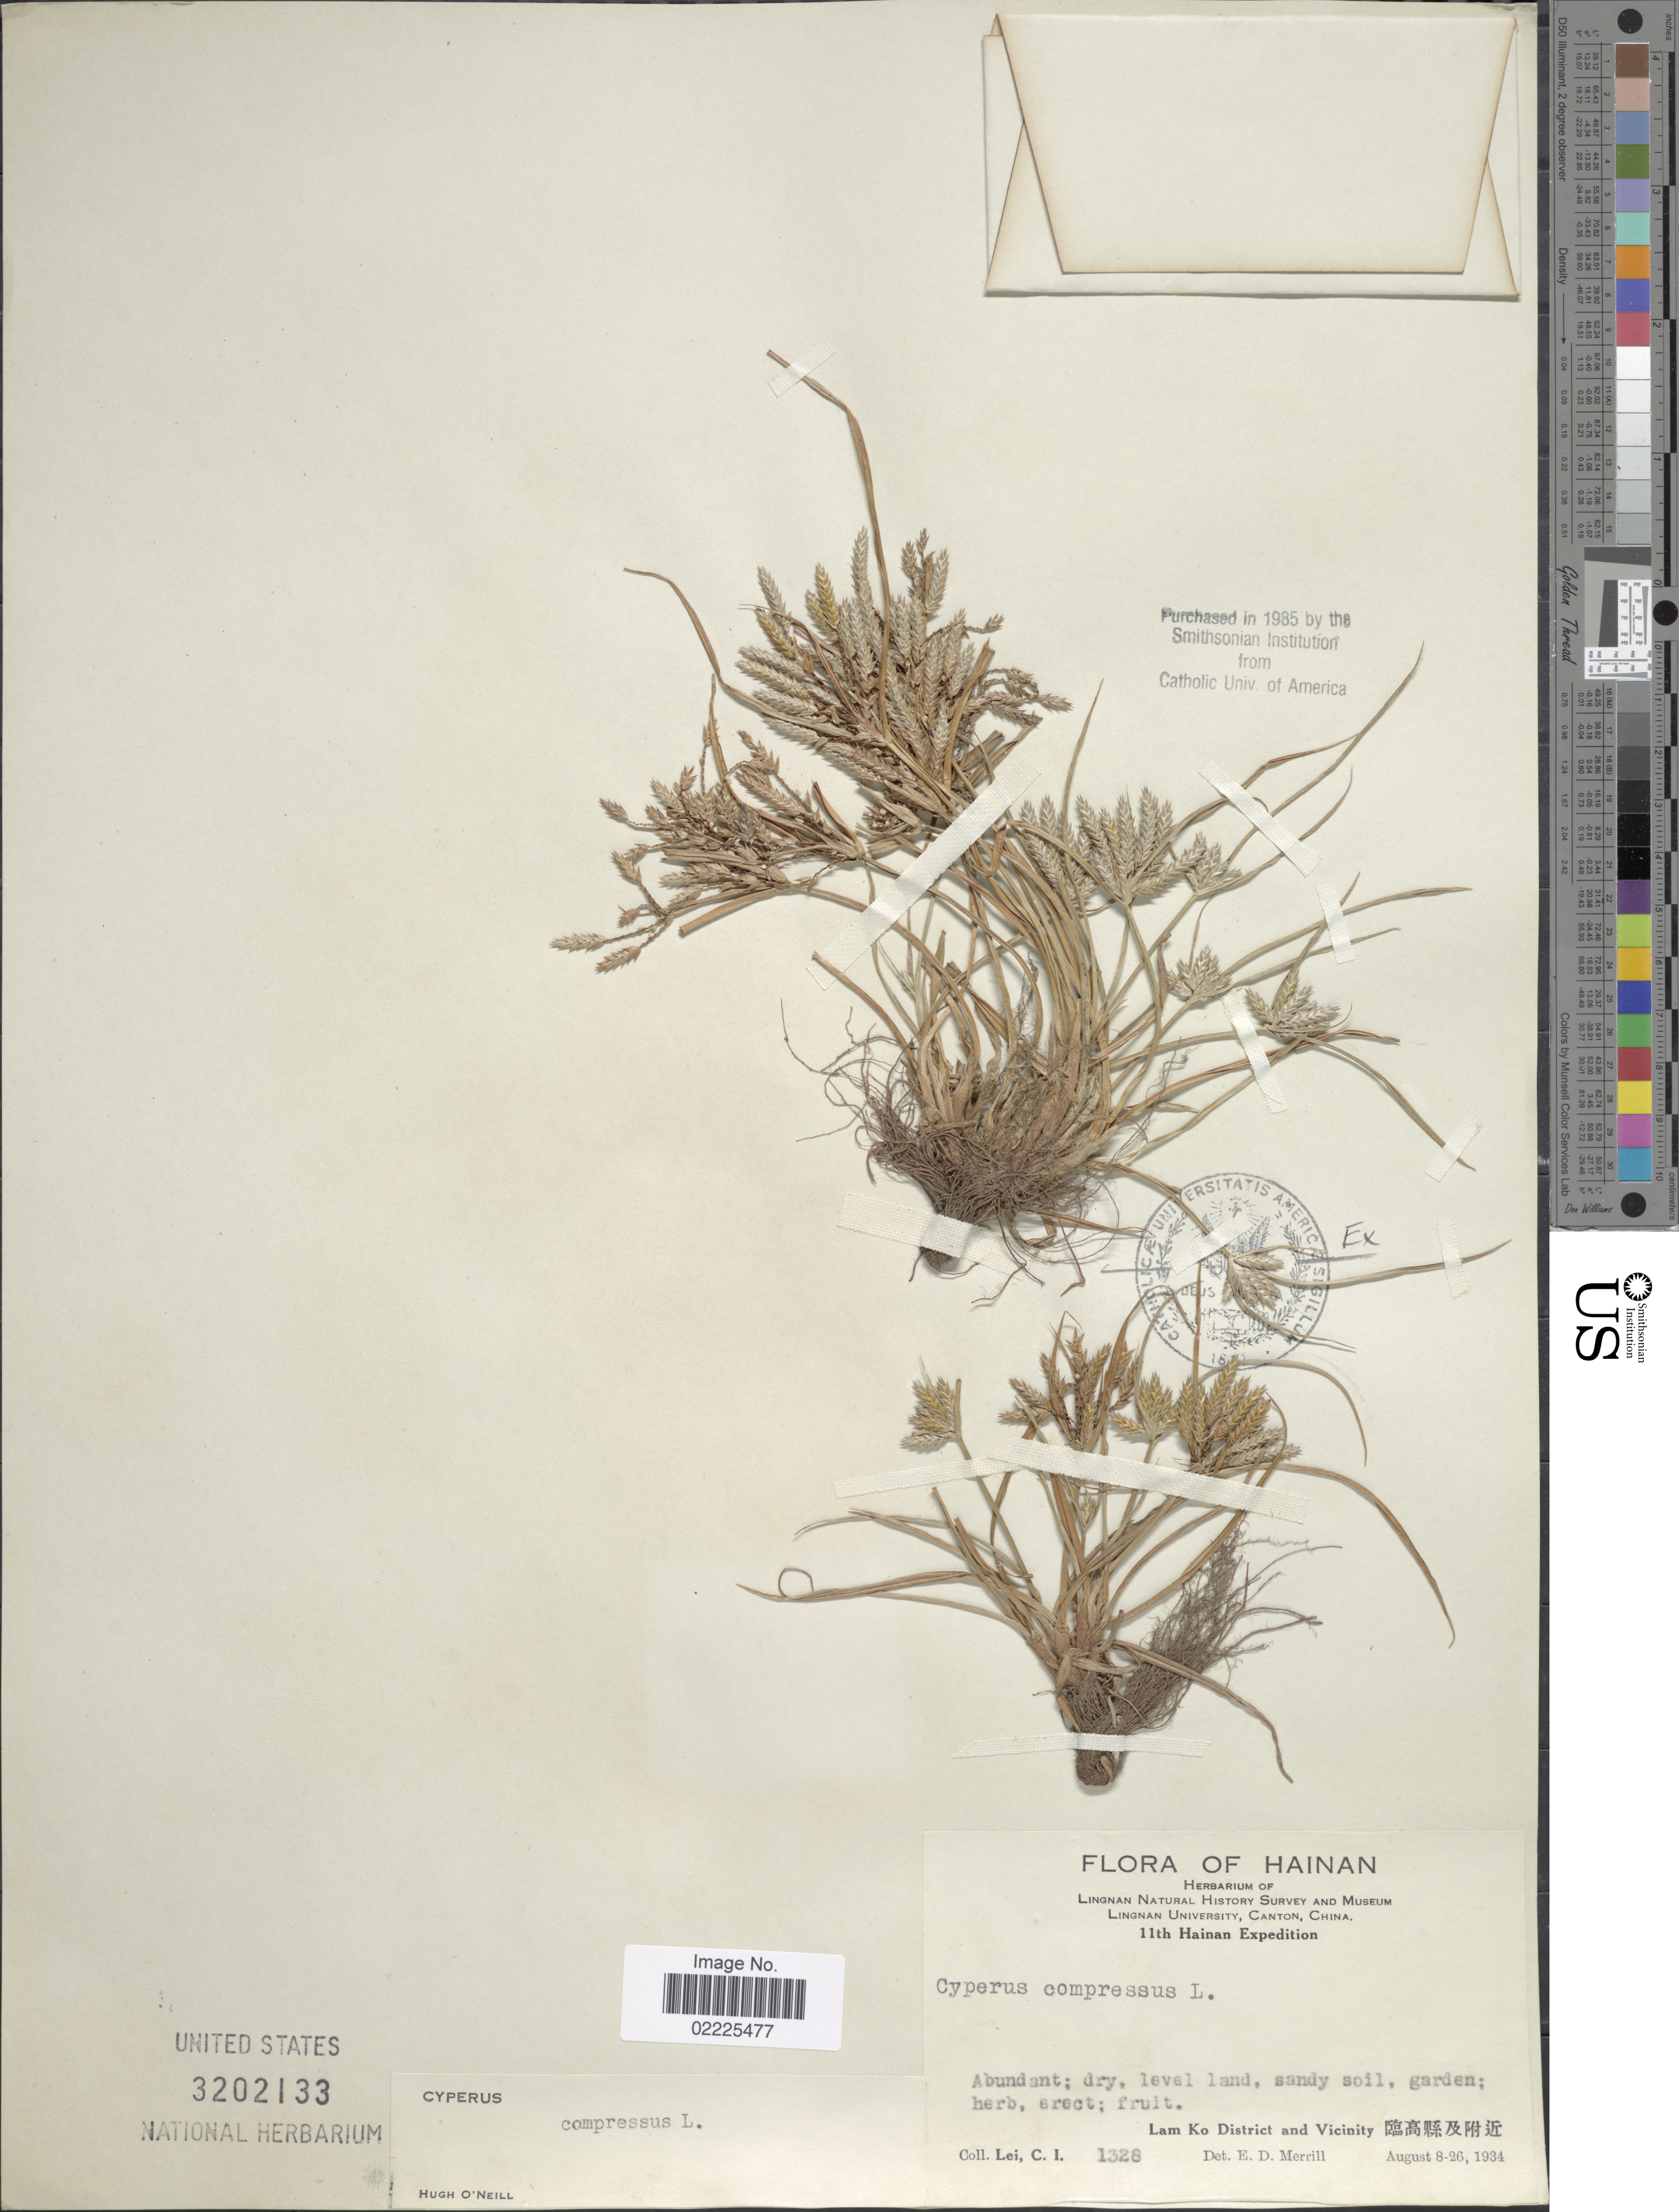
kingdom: Plantae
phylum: Tracheophyta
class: Liliopsida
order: Poales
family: Cyperaceae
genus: Cyperus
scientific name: Cyperus compressus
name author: L.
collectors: C. I. Lei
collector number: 1328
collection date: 1934-08-08/1934-08-26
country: China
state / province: Hainan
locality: Lam Ko District and Vicinity X. Hainan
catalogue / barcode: US 3202133